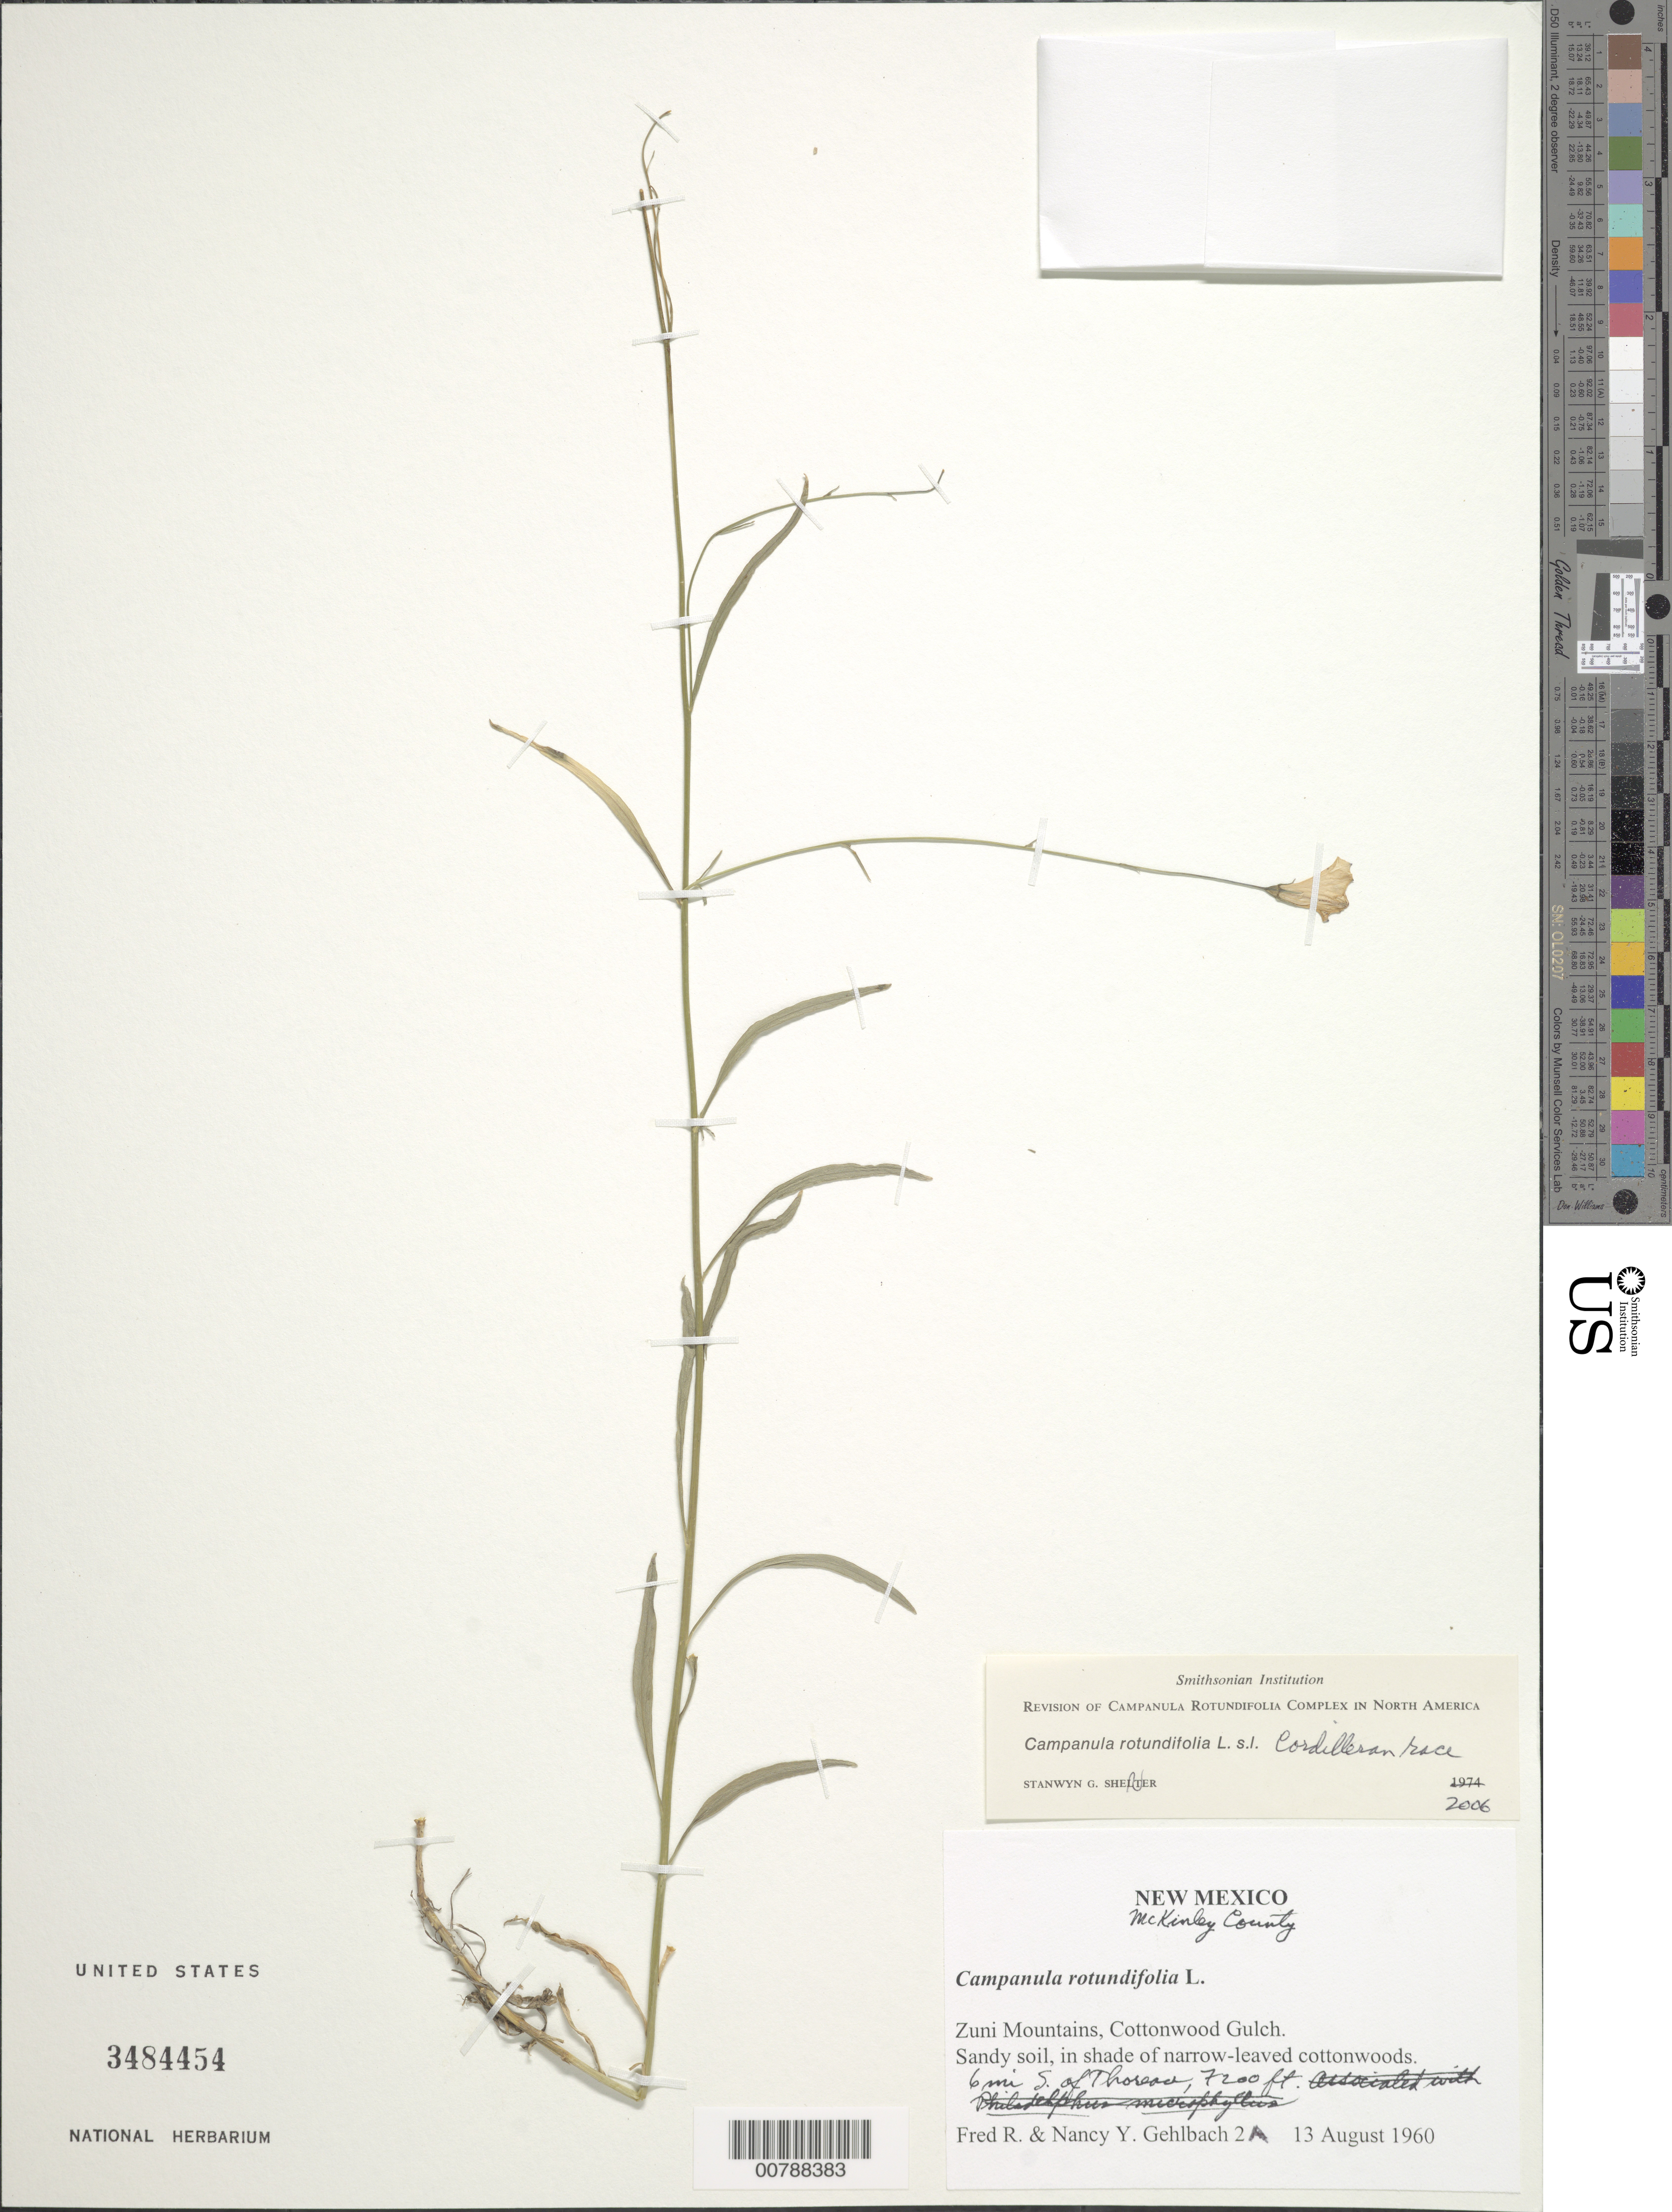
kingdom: Plantae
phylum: Tracheophyta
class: Magnoliopsida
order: Asterales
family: Campanulaceae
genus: Campanula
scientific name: Campanula rotundifolia L. Cordilleran race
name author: L.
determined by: Shetler, Stanwyn G., (US), NMNH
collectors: F. R. Gehlbach & N. Y. Gehlbach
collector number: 2A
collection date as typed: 13 August 1960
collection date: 1960-08-13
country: United States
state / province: New Mexico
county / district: McKinley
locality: Zuni Mountains, Cottonwood Gulch. 6 mi. S of Thoreau.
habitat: Sandy soil, in shade of narrow-leaved cottonwoods.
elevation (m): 2195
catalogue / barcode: US 3484454